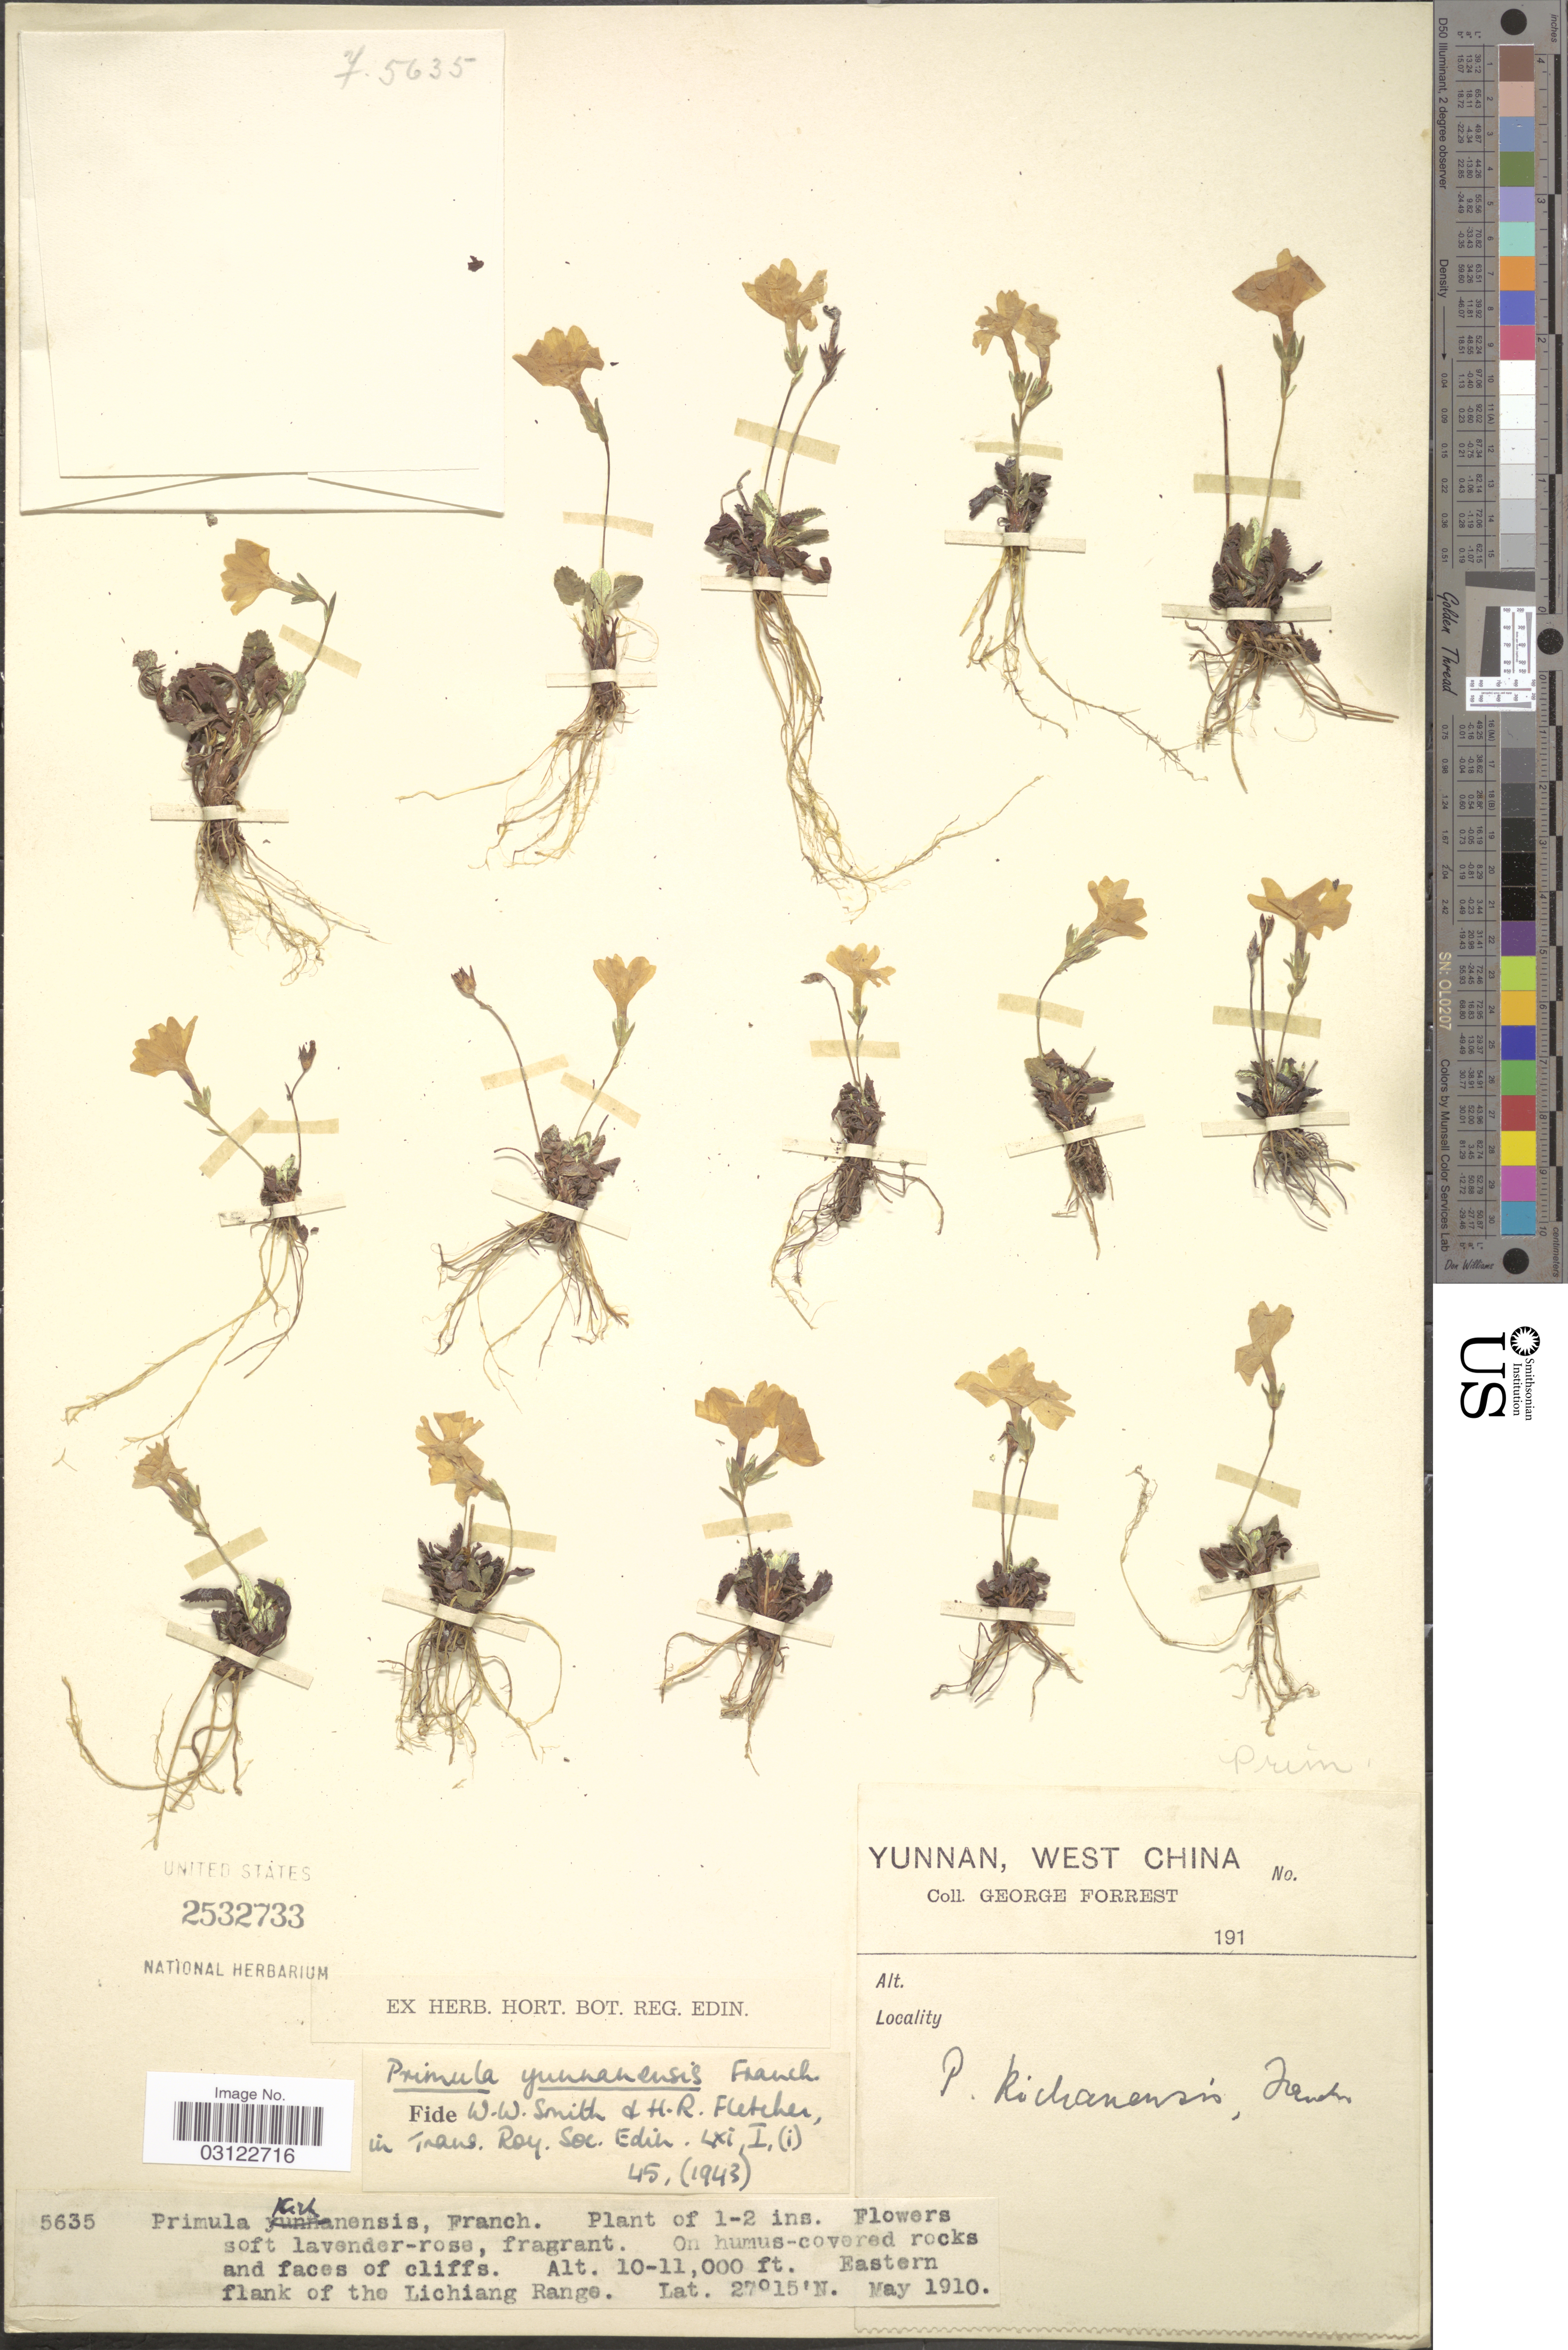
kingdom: Plantae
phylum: Tracheophyta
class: Magnoliopsida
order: Ericales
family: Primulaceae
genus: Primula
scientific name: Primula yunnanensis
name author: Franch.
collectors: G. Forrest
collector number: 5635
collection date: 1910-05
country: China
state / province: Yunnan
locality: West China. Eastern flank of the Lichiang Range.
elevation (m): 3048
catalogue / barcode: US 2532733